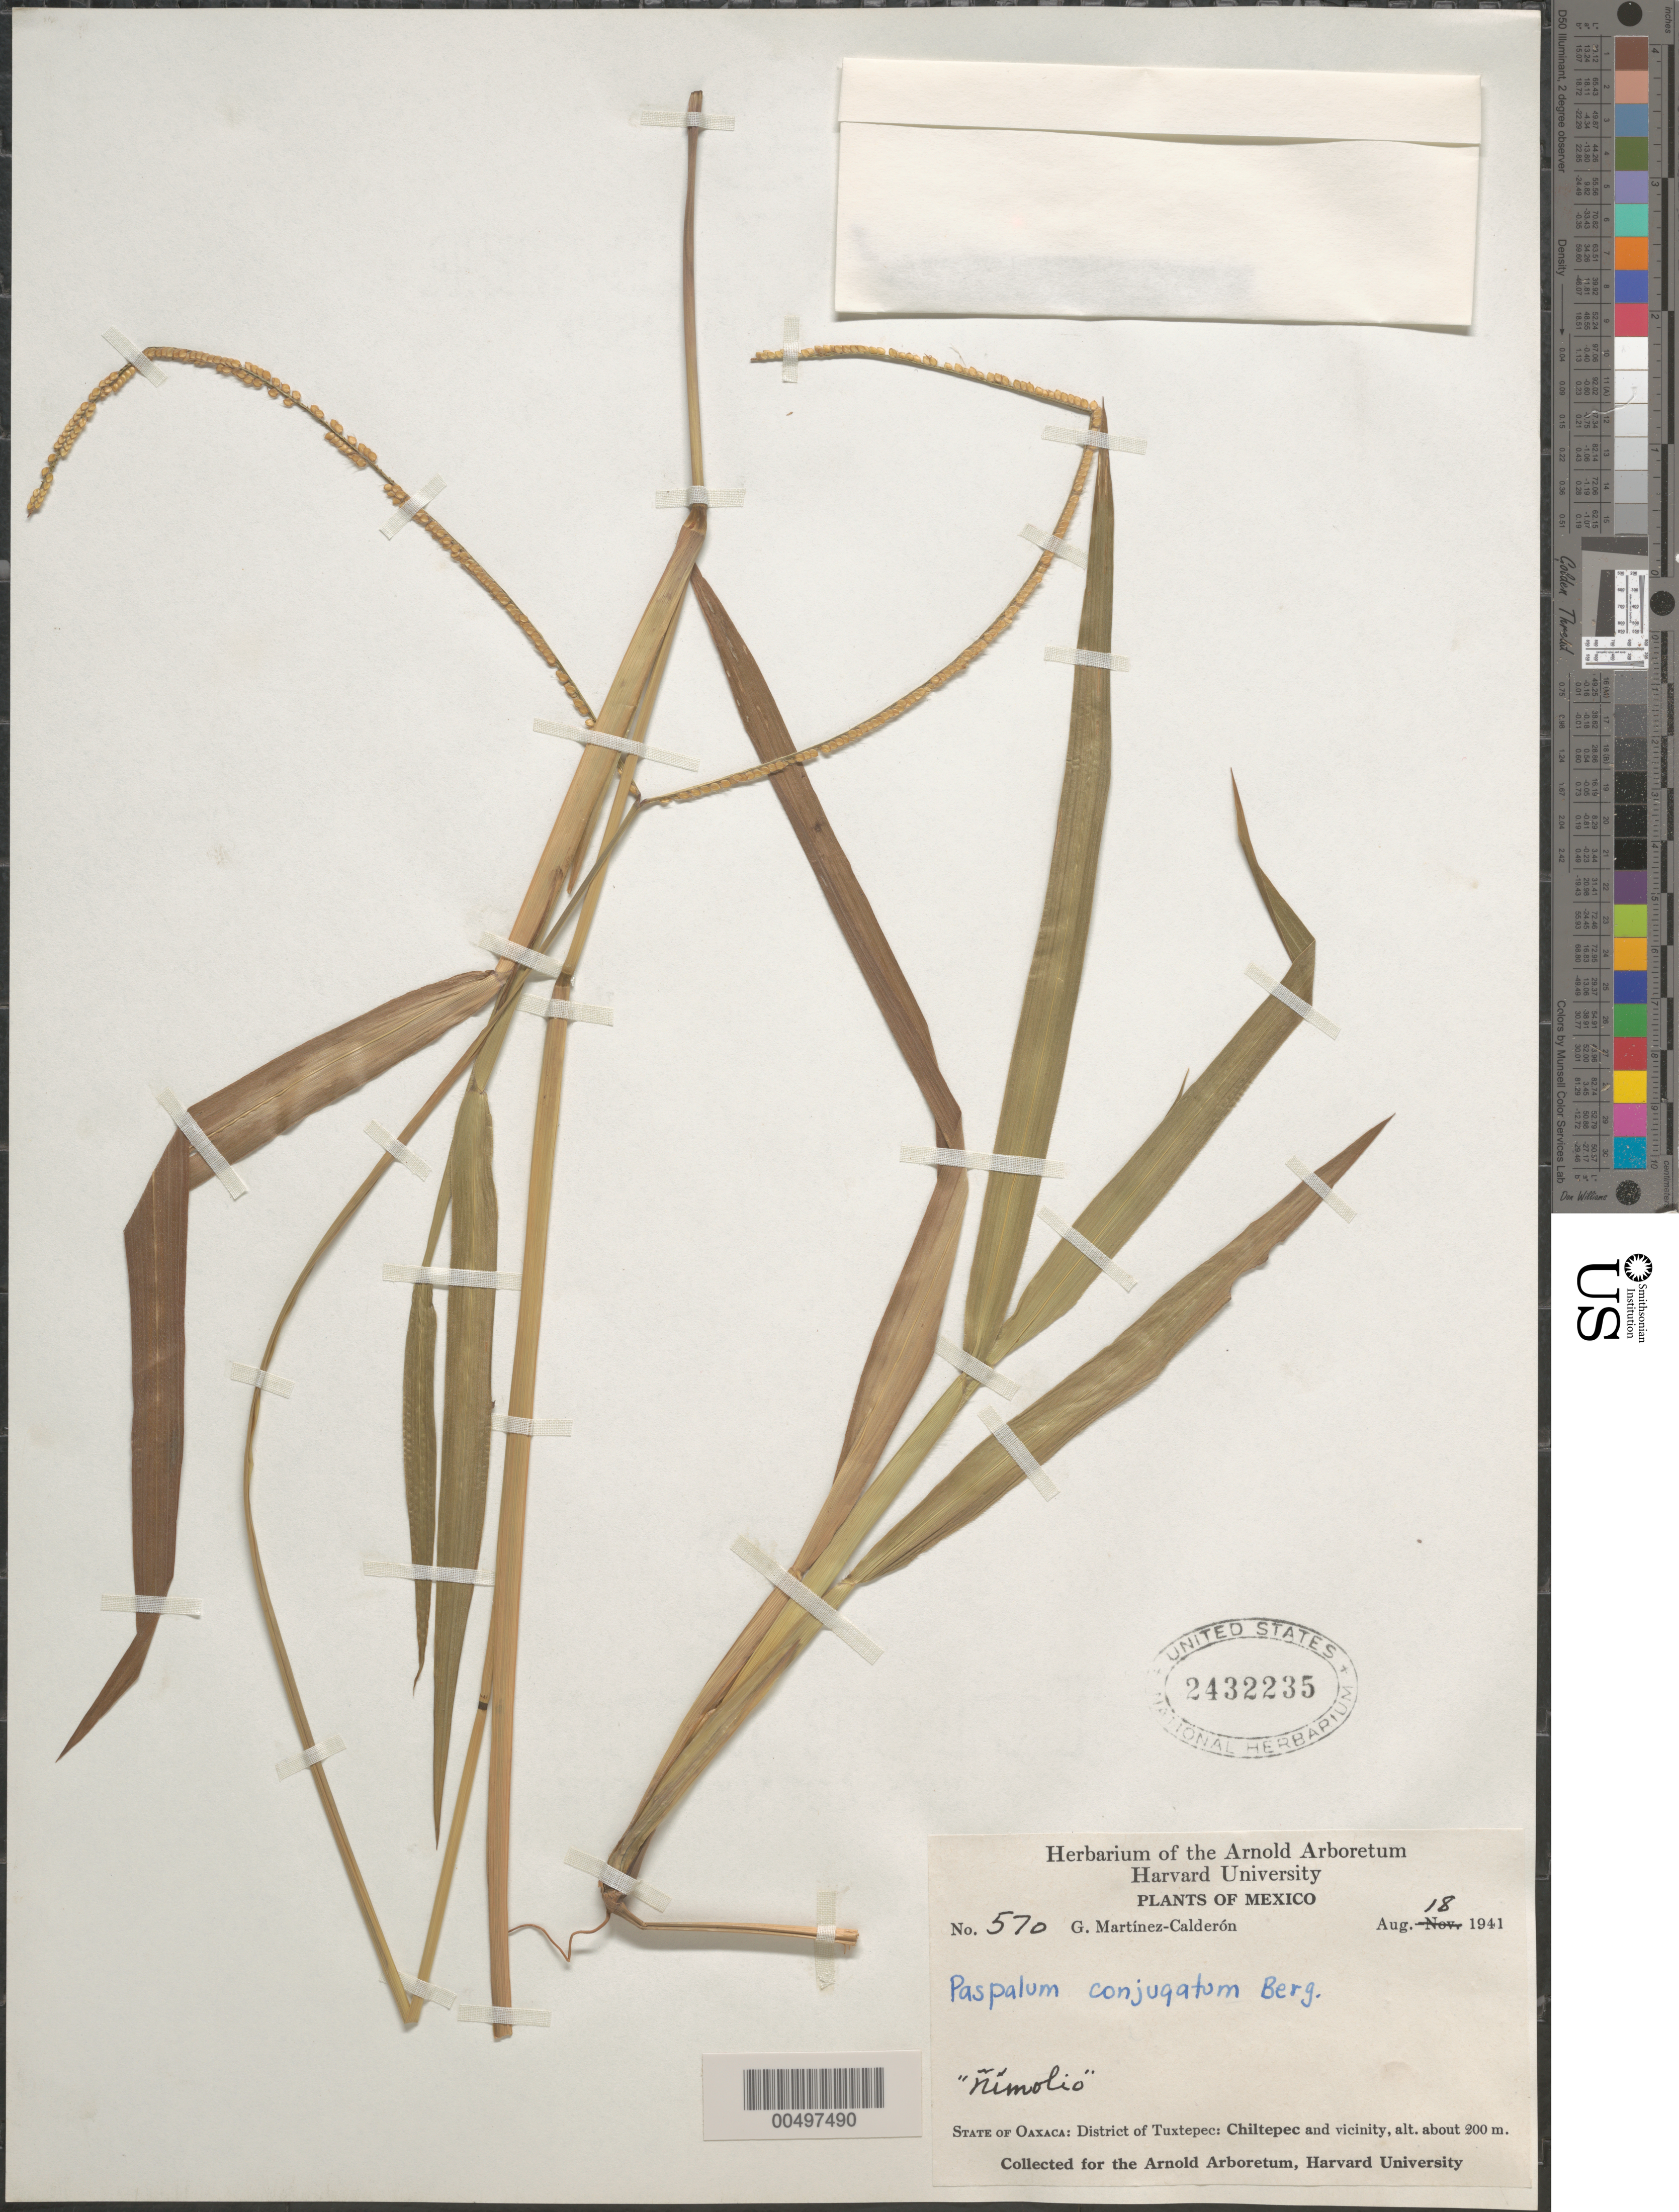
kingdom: Plantae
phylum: Tracheophyta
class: Liliopsida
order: Poales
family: Poaceae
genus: Paspalum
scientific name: Paspalum conjugatum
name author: P.J. Bergius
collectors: G. Martínez Calderón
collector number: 570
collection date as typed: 18 Aug 1941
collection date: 1941-08-18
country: Mexico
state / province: Oaxaca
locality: Dist of Tuxtepec, Chiltepec & vicinity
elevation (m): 200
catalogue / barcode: US 2432235